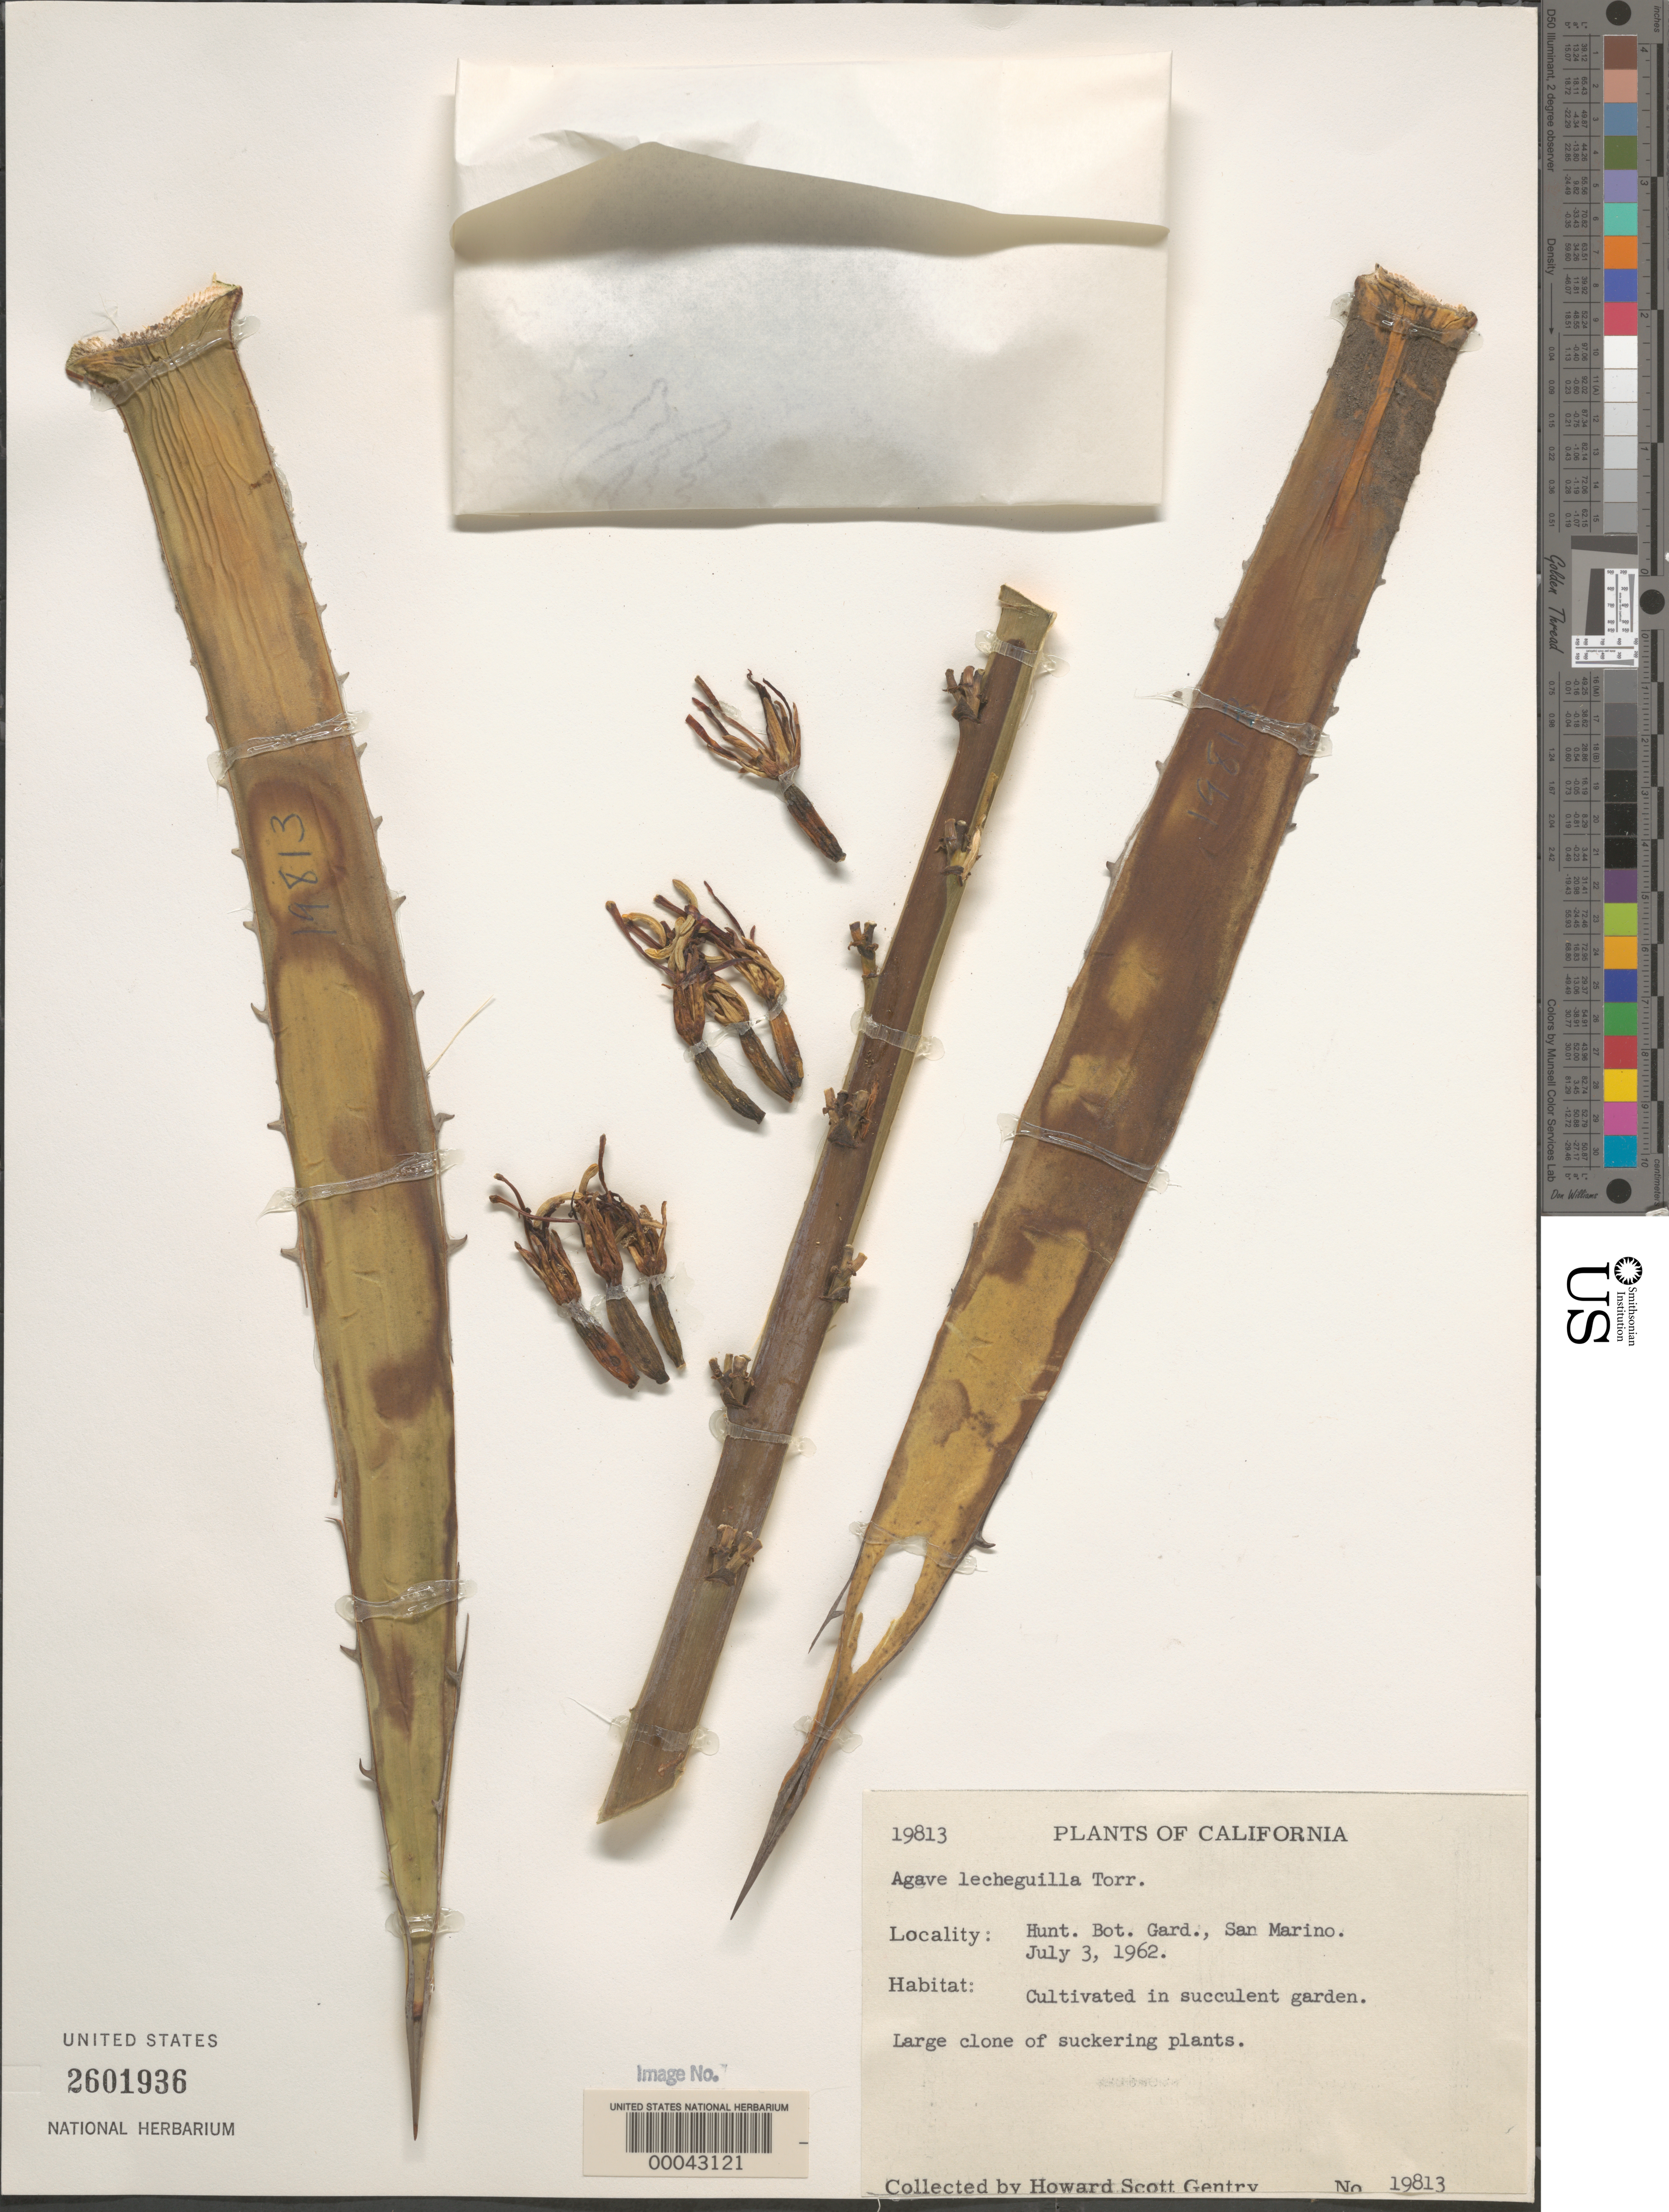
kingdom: Plantae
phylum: Tracheophyta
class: Liliopsida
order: Asparagales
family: Asparagaceae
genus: Agave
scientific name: Agave lechuguilla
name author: Torr.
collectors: H. S. Gentry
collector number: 19813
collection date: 1962-07-03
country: United States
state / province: California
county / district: Los Angeles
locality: Hunt. Bot. Gard., San Marino. In succulent garden.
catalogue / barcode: US 2601936